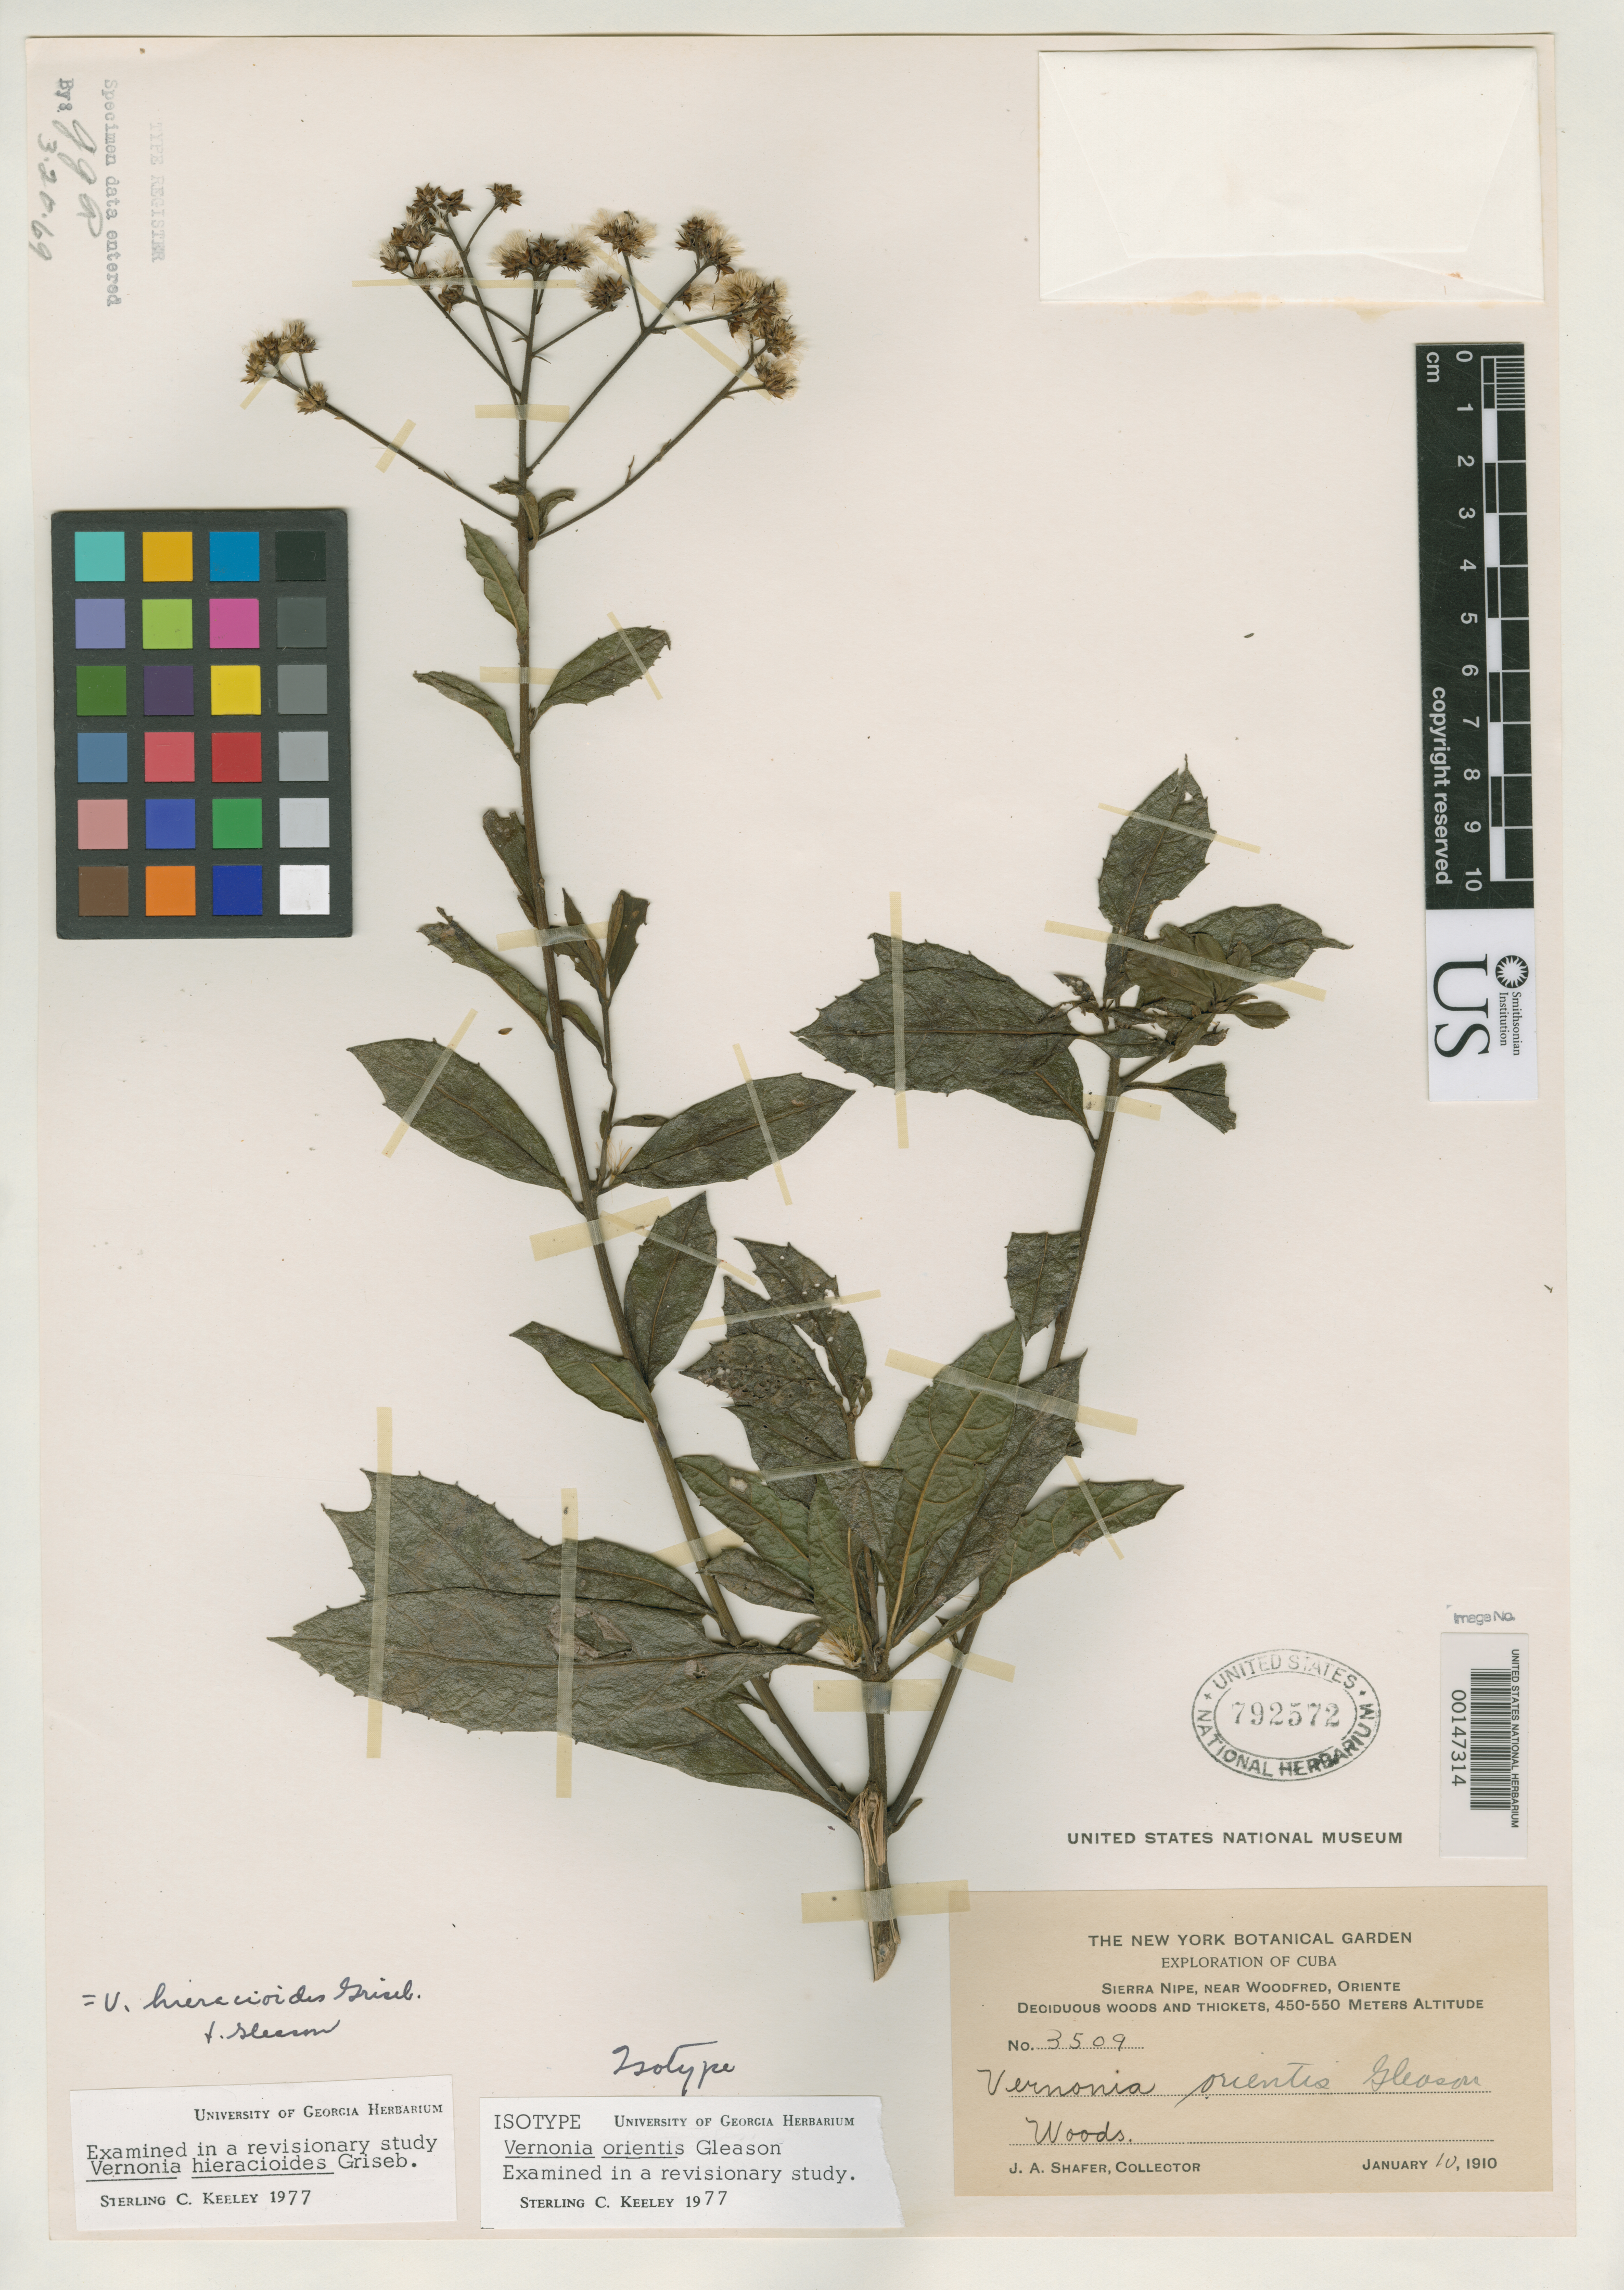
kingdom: Plantae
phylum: Tracheophyta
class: Magnoliopsida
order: Asterales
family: Asteraceae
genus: Vernonia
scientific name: Vernonia orientis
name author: Gleason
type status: Isotype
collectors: J. A. Shafer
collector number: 3509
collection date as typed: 10 Jan 1910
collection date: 1910-01-10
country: Cuba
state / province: Oriente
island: Greater Antilles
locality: Woodfred.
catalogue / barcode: US 792572